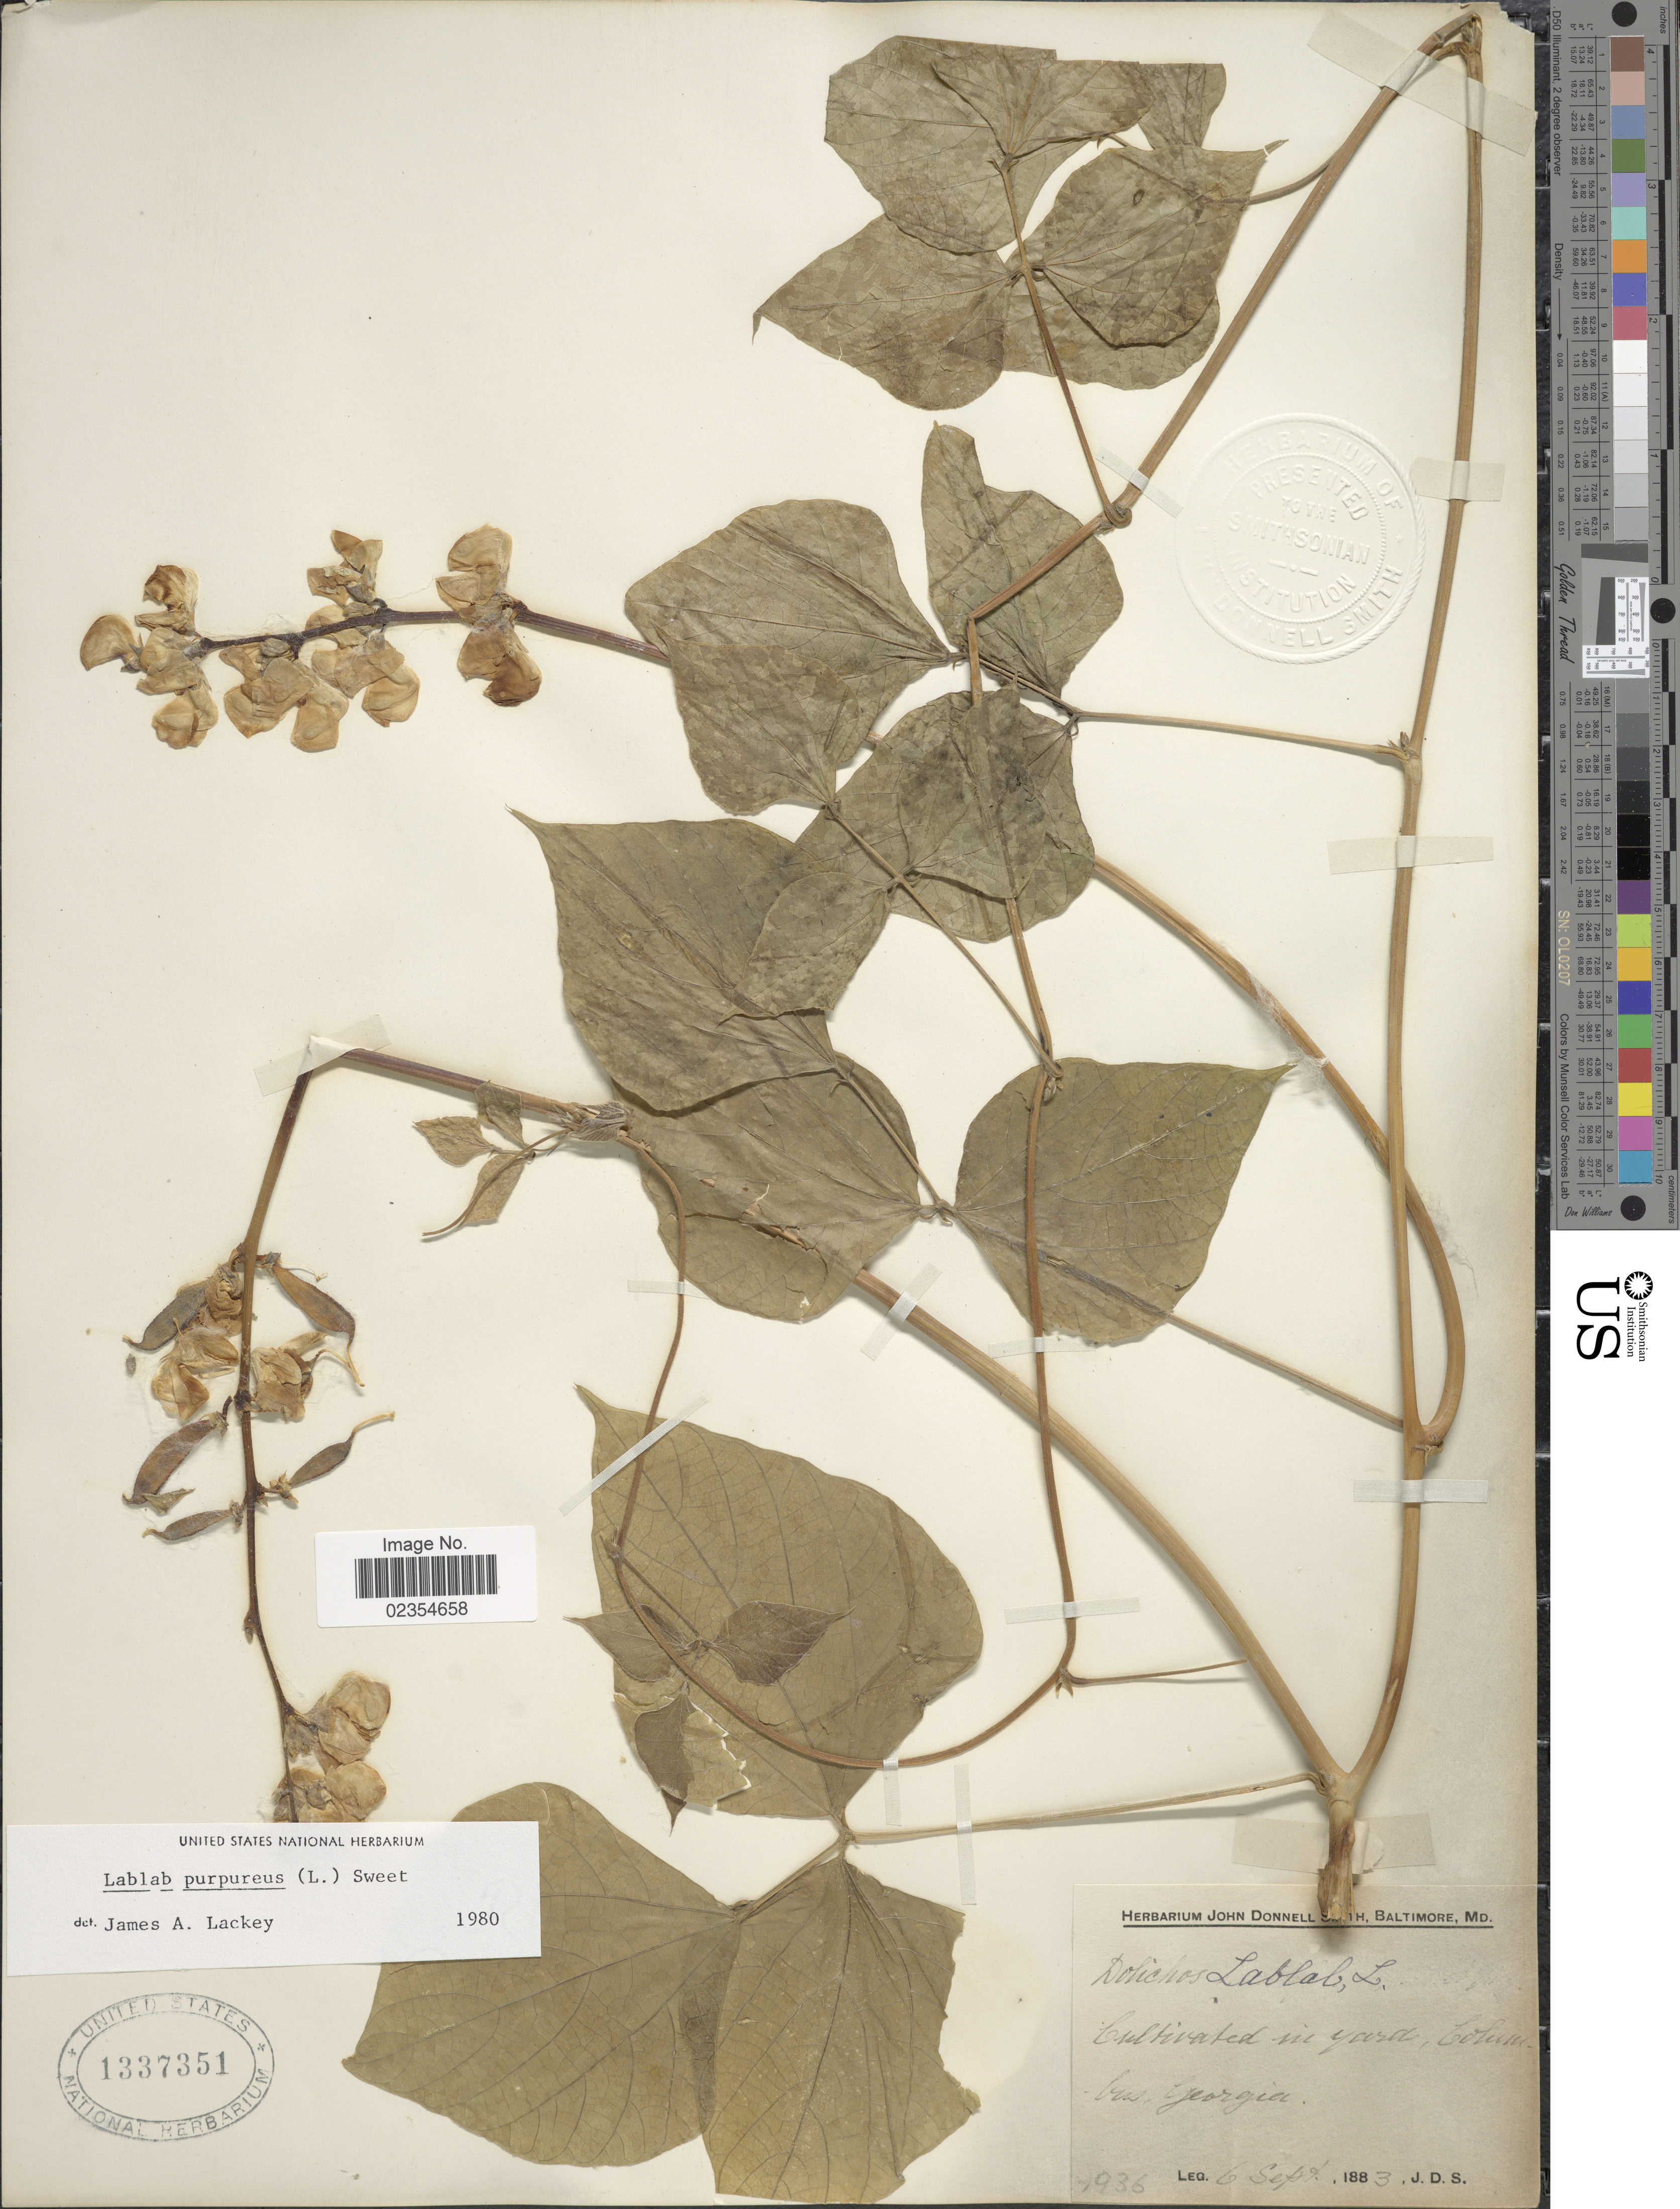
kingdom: Plantae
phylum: Tracheophyta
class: Magnoliopsida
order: Fabales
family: Fabaceae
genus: Lablab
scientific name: Lablab purpureus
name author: (L.) Sweet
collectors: J. Donnell Smith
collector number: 1936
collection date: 1883-09-06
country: United States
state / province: Georgia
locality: Columbus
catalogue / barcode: US 1337351